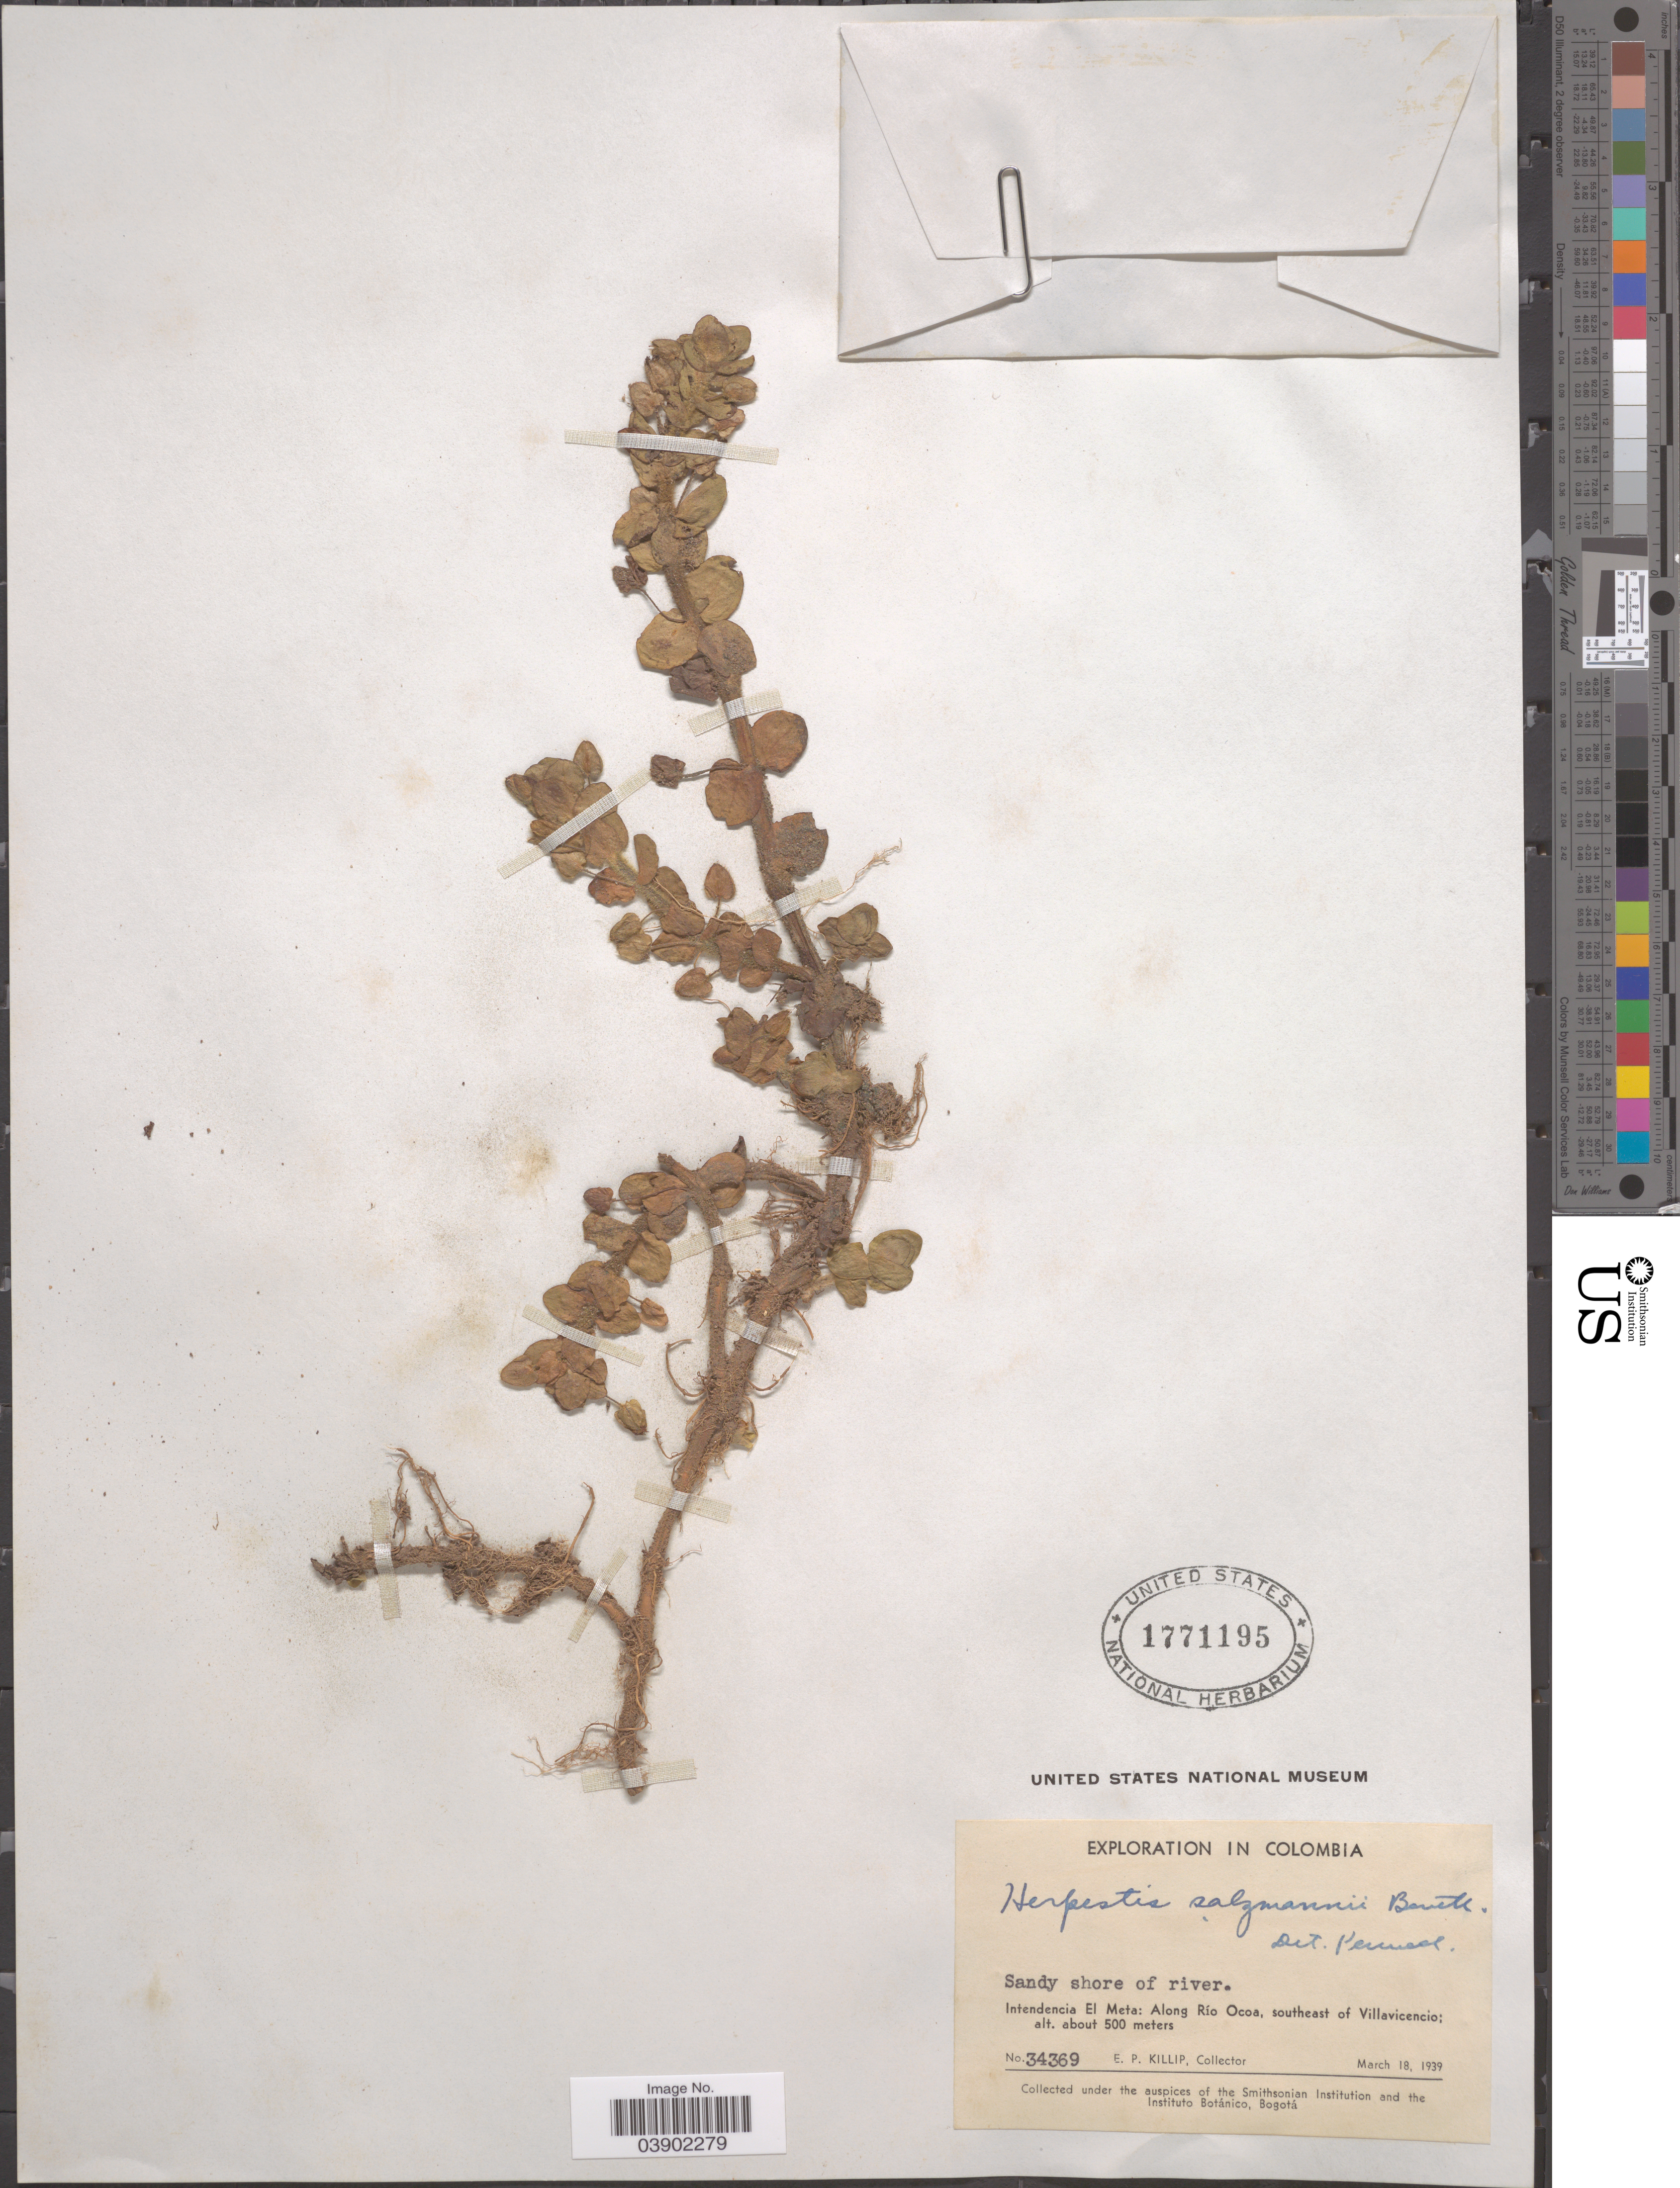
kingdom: Plantae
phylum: Tracheophyta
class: Magnoliopsida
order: Lamiales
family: Plantaginaceae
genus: Bacopa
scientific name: Bacopa salzmannii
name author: (Benth.) Wettst. ex Edwall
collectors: E. P. Killip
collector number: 34369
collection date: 1939-03-18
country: Colombia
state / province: Meta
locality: Intendencia El Meta: Along Río Ocoa, southeast of Villavicencio.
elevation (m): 500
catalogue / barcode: US 1771195